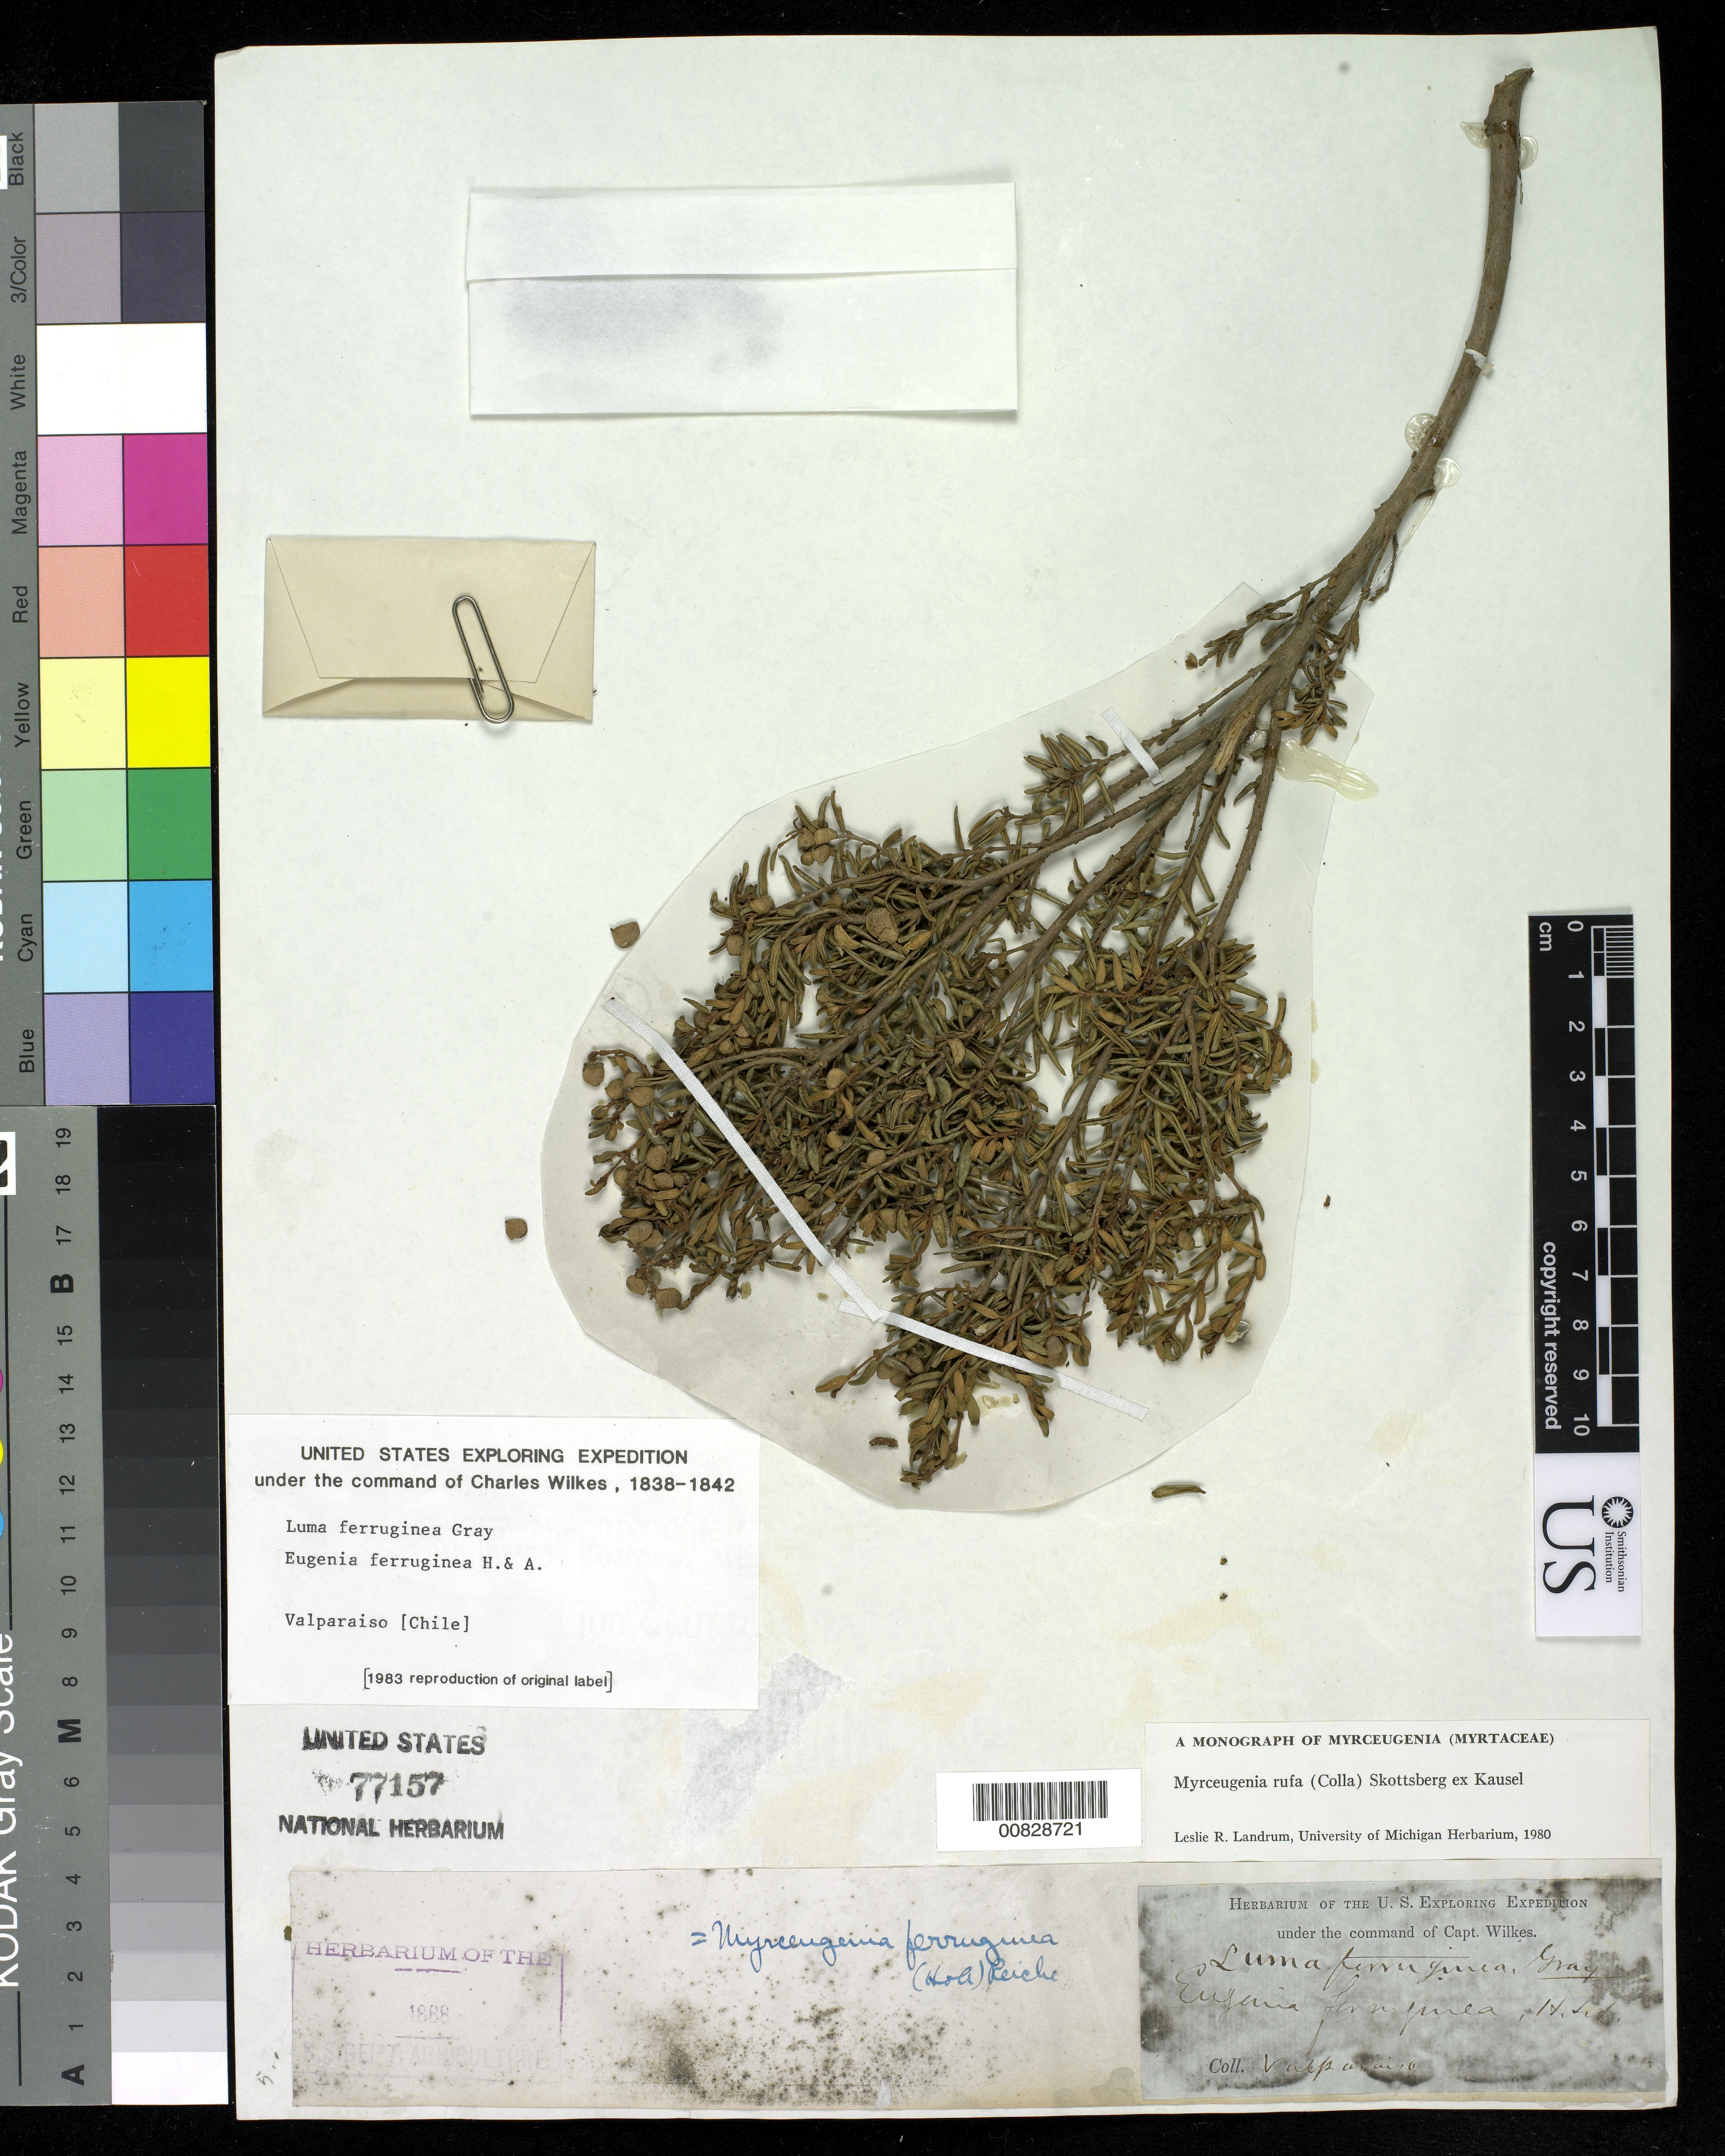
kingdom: Plantae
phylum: Tracheophyta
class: Magnoliopsida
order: Myrtales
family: Myrtaceae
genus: Myrceugenia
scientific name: Myrceugenia rufa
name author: (Colla) Skottsb.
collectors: Wilkes Explor. Exped.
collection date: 1838/1842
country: Chile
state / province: Valparaíso (V)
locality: Valparaiso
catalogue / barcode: US 77157